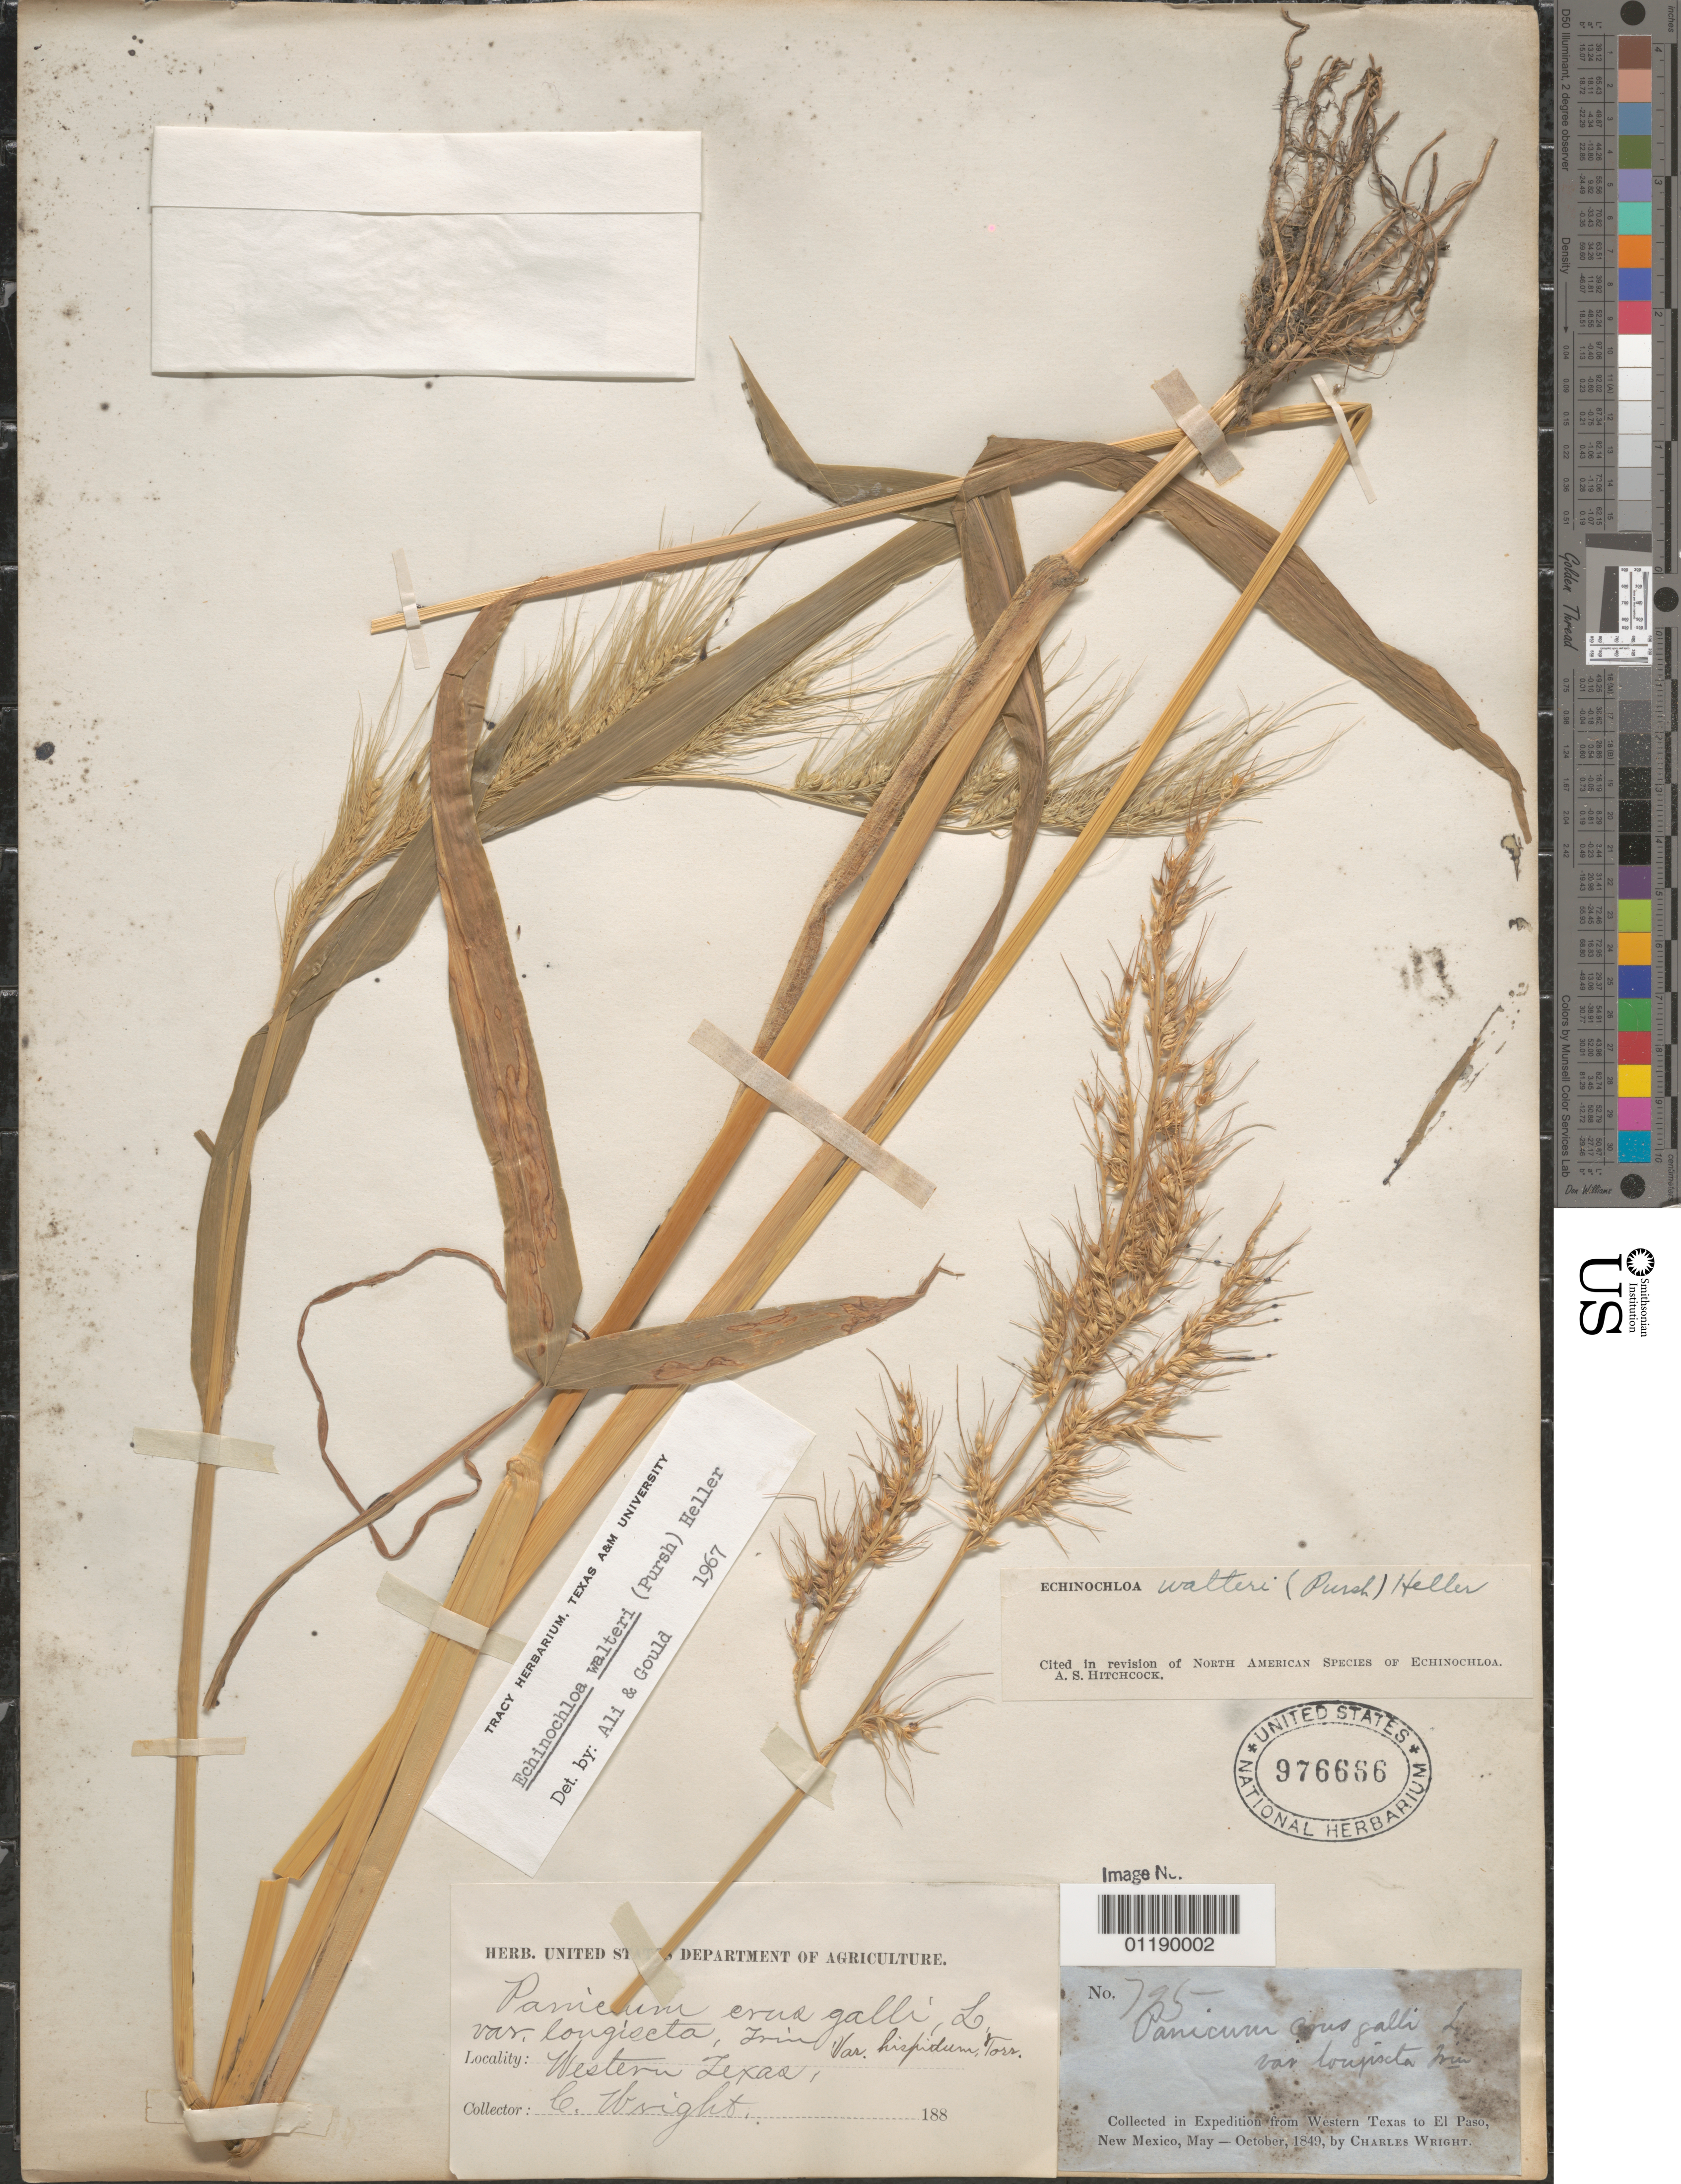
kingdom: Plantae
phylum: Tracheophyta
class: Liliopsida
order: Poales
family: Poaceae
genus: Echinochloa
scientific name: Echinochloa walteri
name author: (Pursh) A. Heller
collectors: C. Wright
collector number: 795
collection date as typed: May 1849 to -- Oct 1849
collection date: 1849-05/1849-10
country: United States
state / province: New Mexico / Texas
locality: W Texas to El Paso, New Mexico.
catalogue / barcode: US 976666